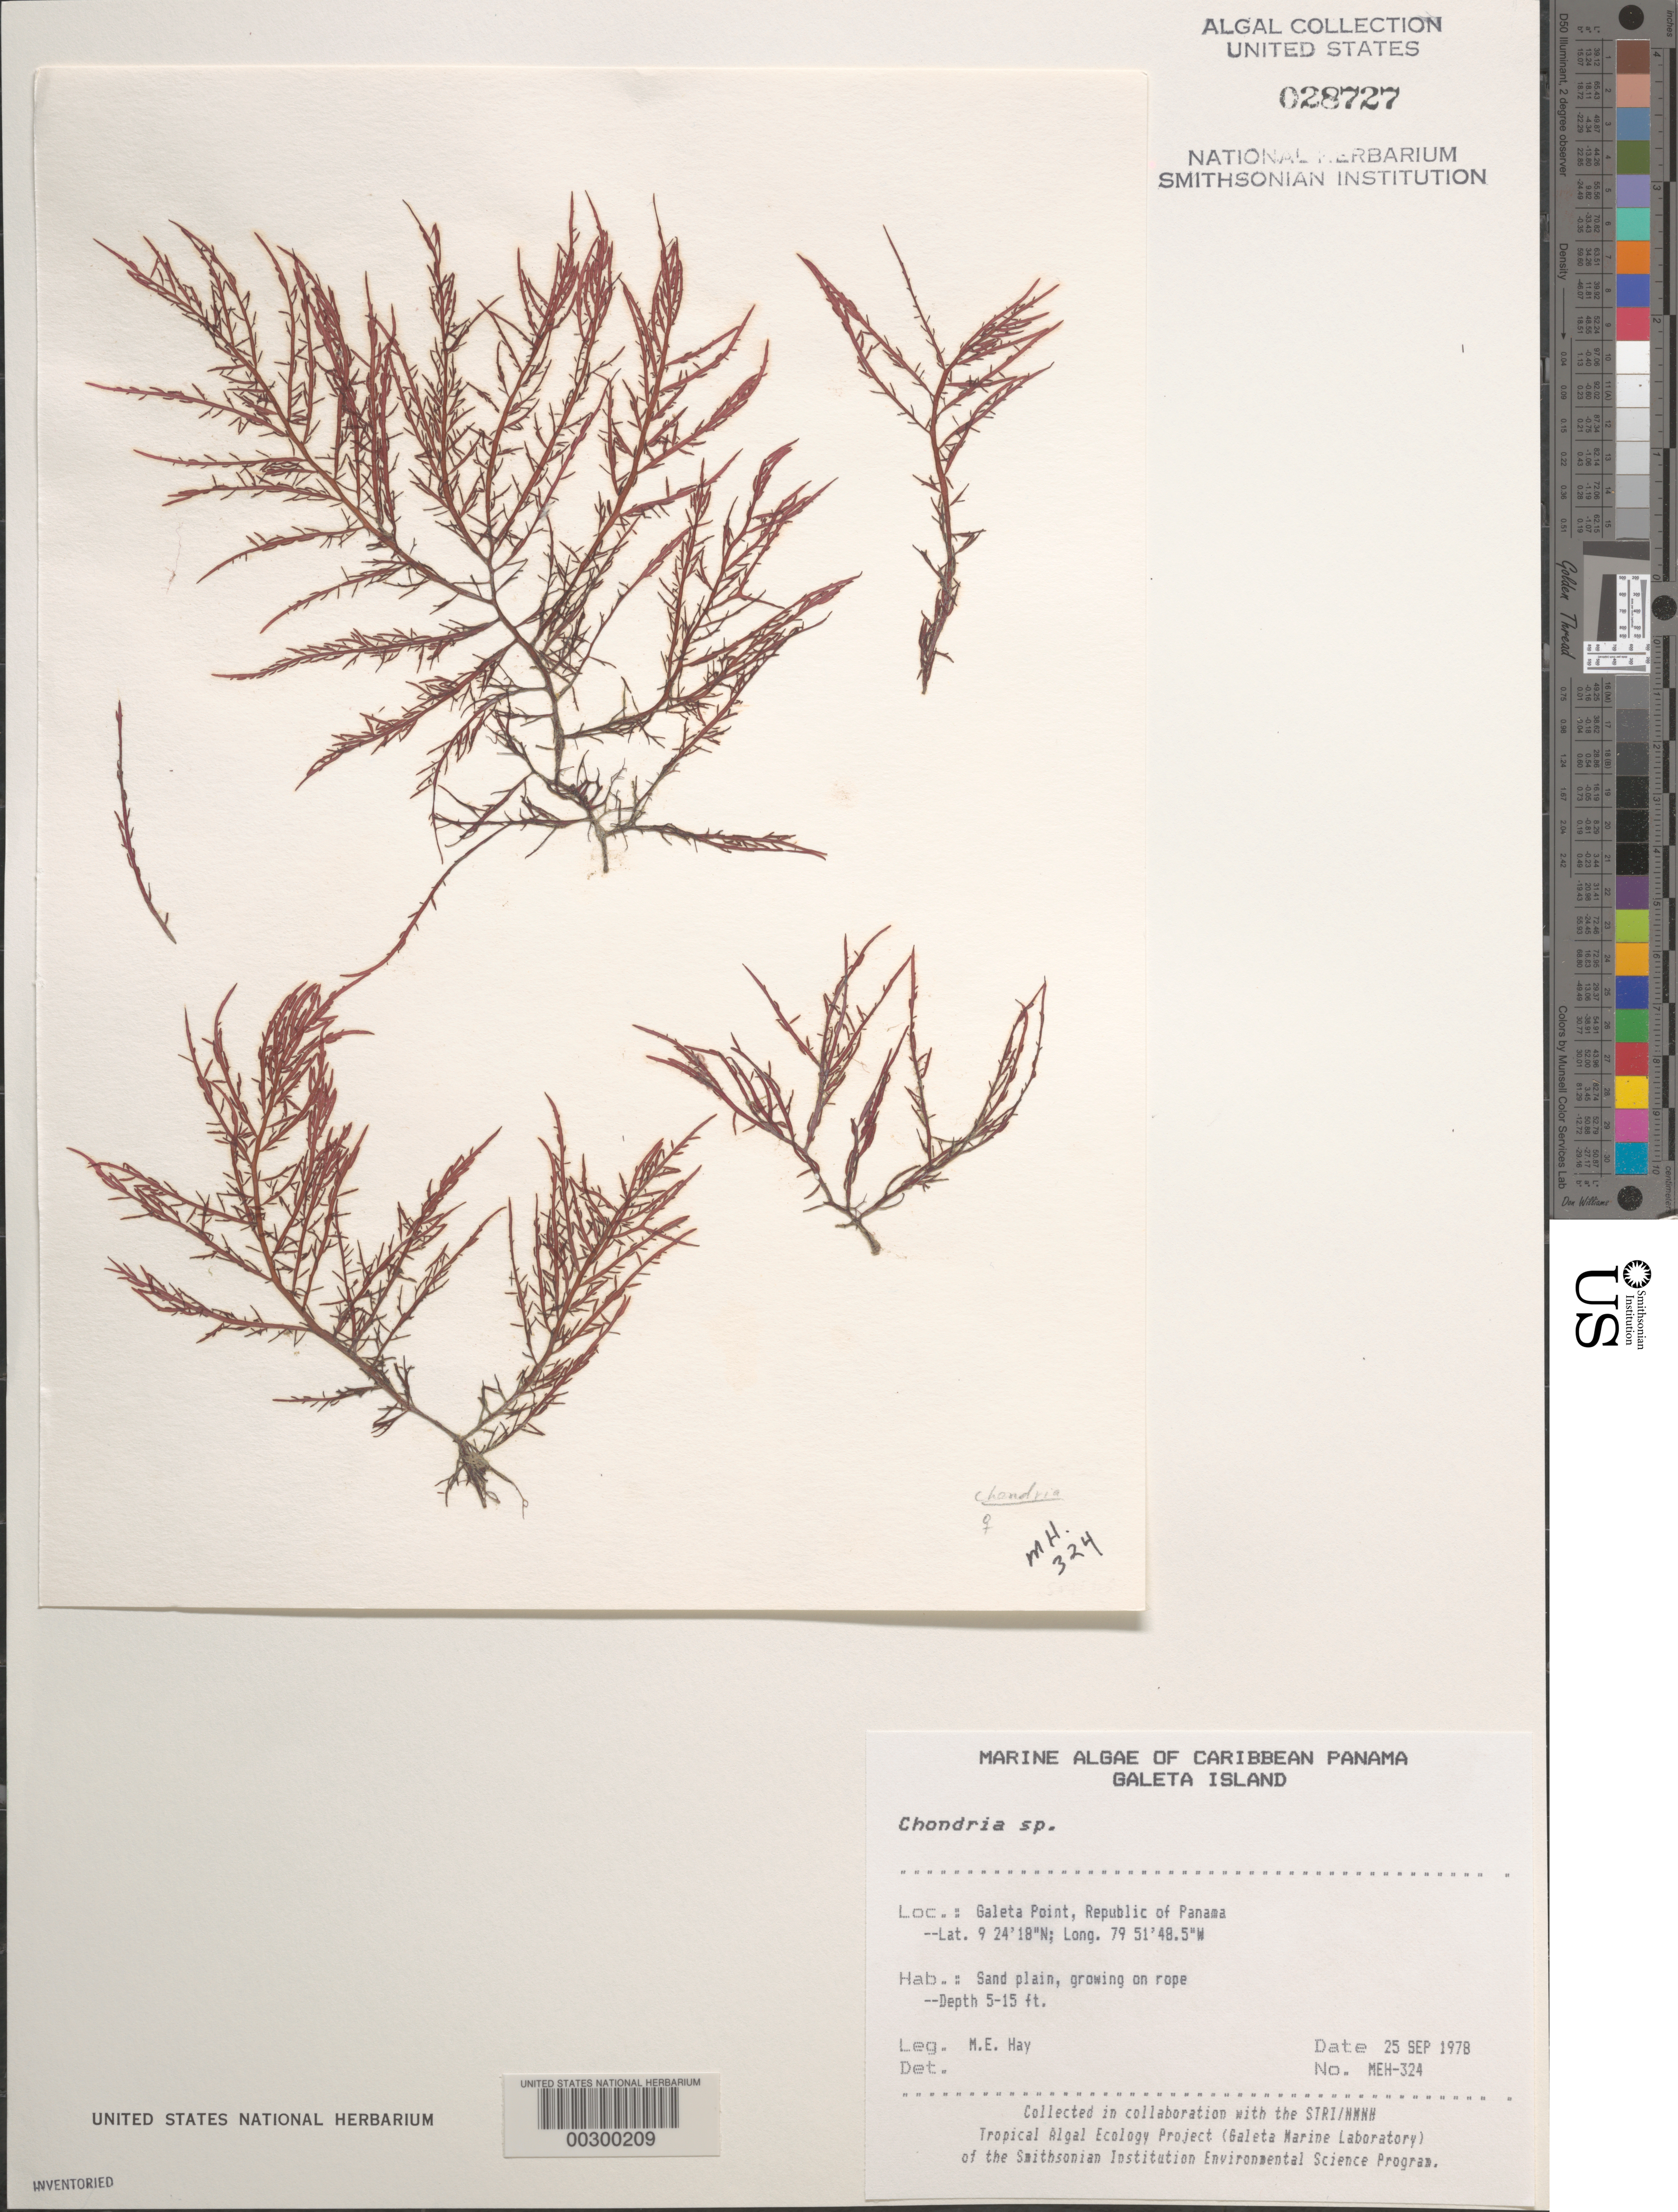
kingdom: Plantae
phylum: Rhodophyta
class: Florideophyceae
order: Ceramiales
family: Rhodomelaceae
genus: Chondria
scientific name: Chondria sp.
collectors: M. E. Hay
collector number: MEH-324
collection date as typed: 25 Sep 1978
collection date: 1978-09-25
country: Panama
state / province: Colón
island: Galeta Island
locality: Galeta Point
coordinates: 9 24' 18" N, 79 51' 48.5" W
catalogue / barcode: US 28727